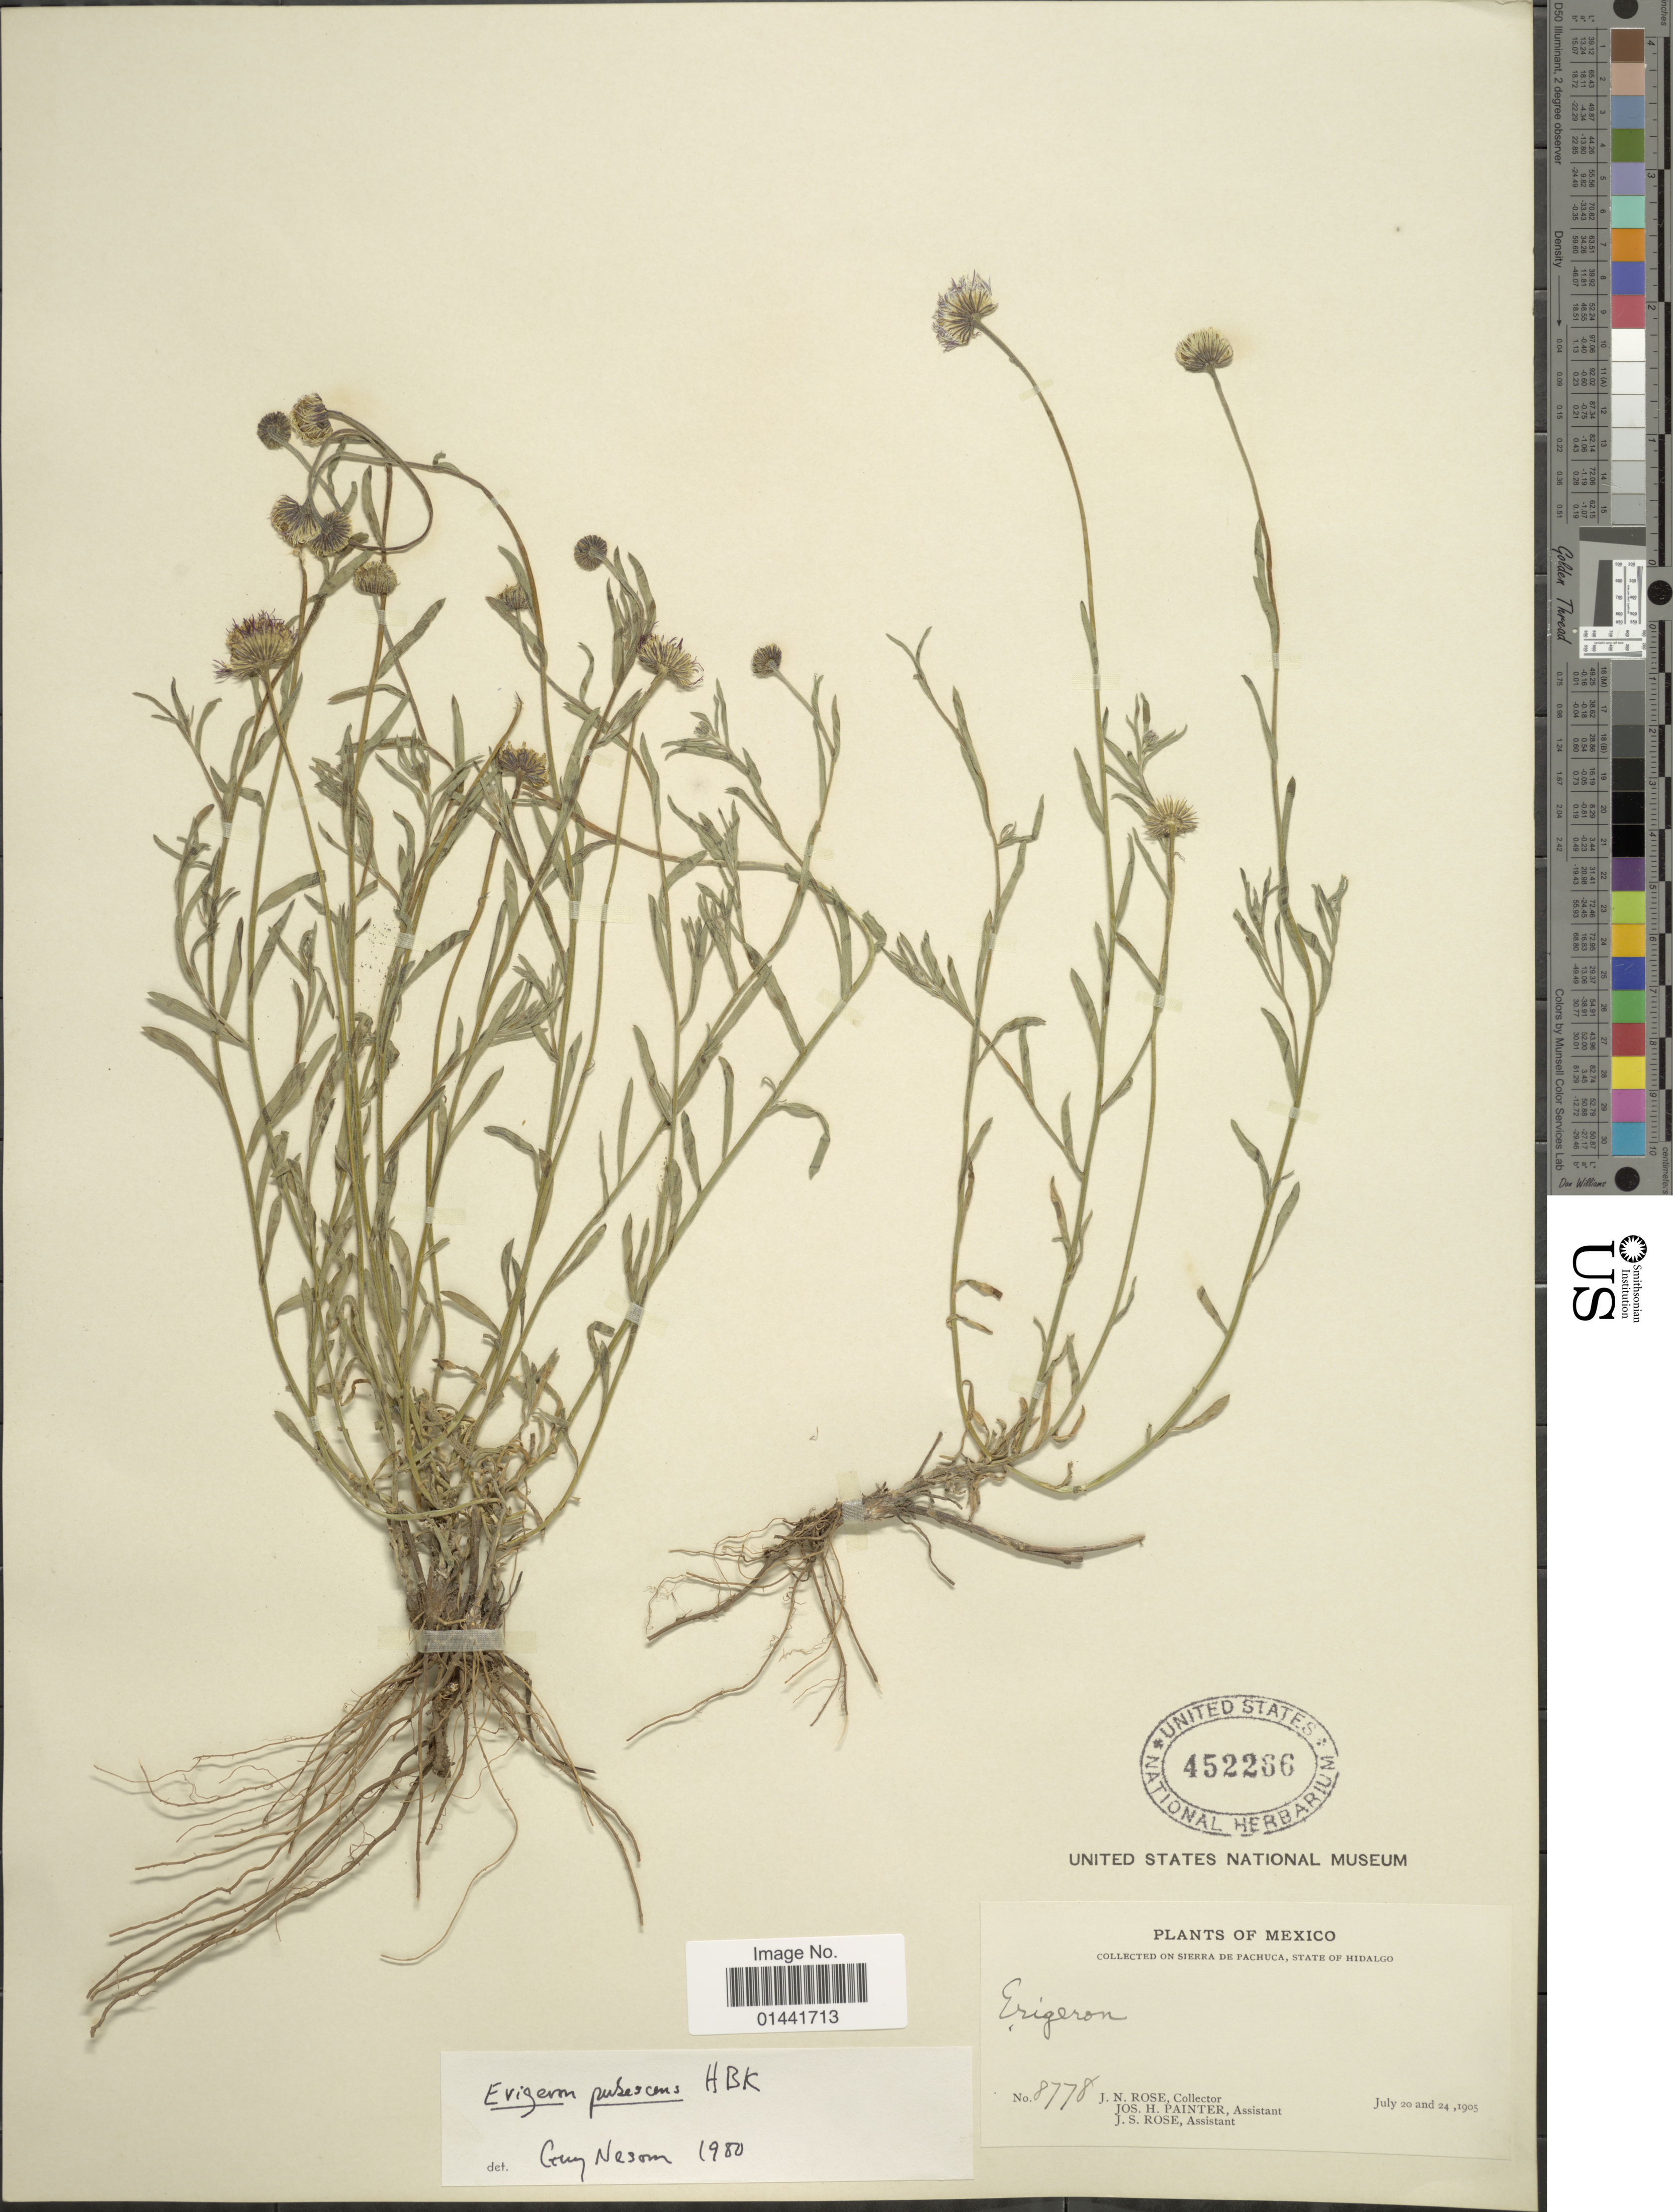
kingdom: Plantae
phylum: Tracheophyta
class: Magnoliopsida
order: Asterales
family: Asteraceae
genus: Erigeron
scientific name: Erigeron pubescens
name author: Kunth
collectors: J. N. Rose, J. H. Painter & J. S. Rose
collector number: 8778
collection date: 1905-07-20/1905-07-24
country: Mexico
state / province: Hidalgo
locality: On Sierra de Pachuca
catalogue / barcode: US 452266